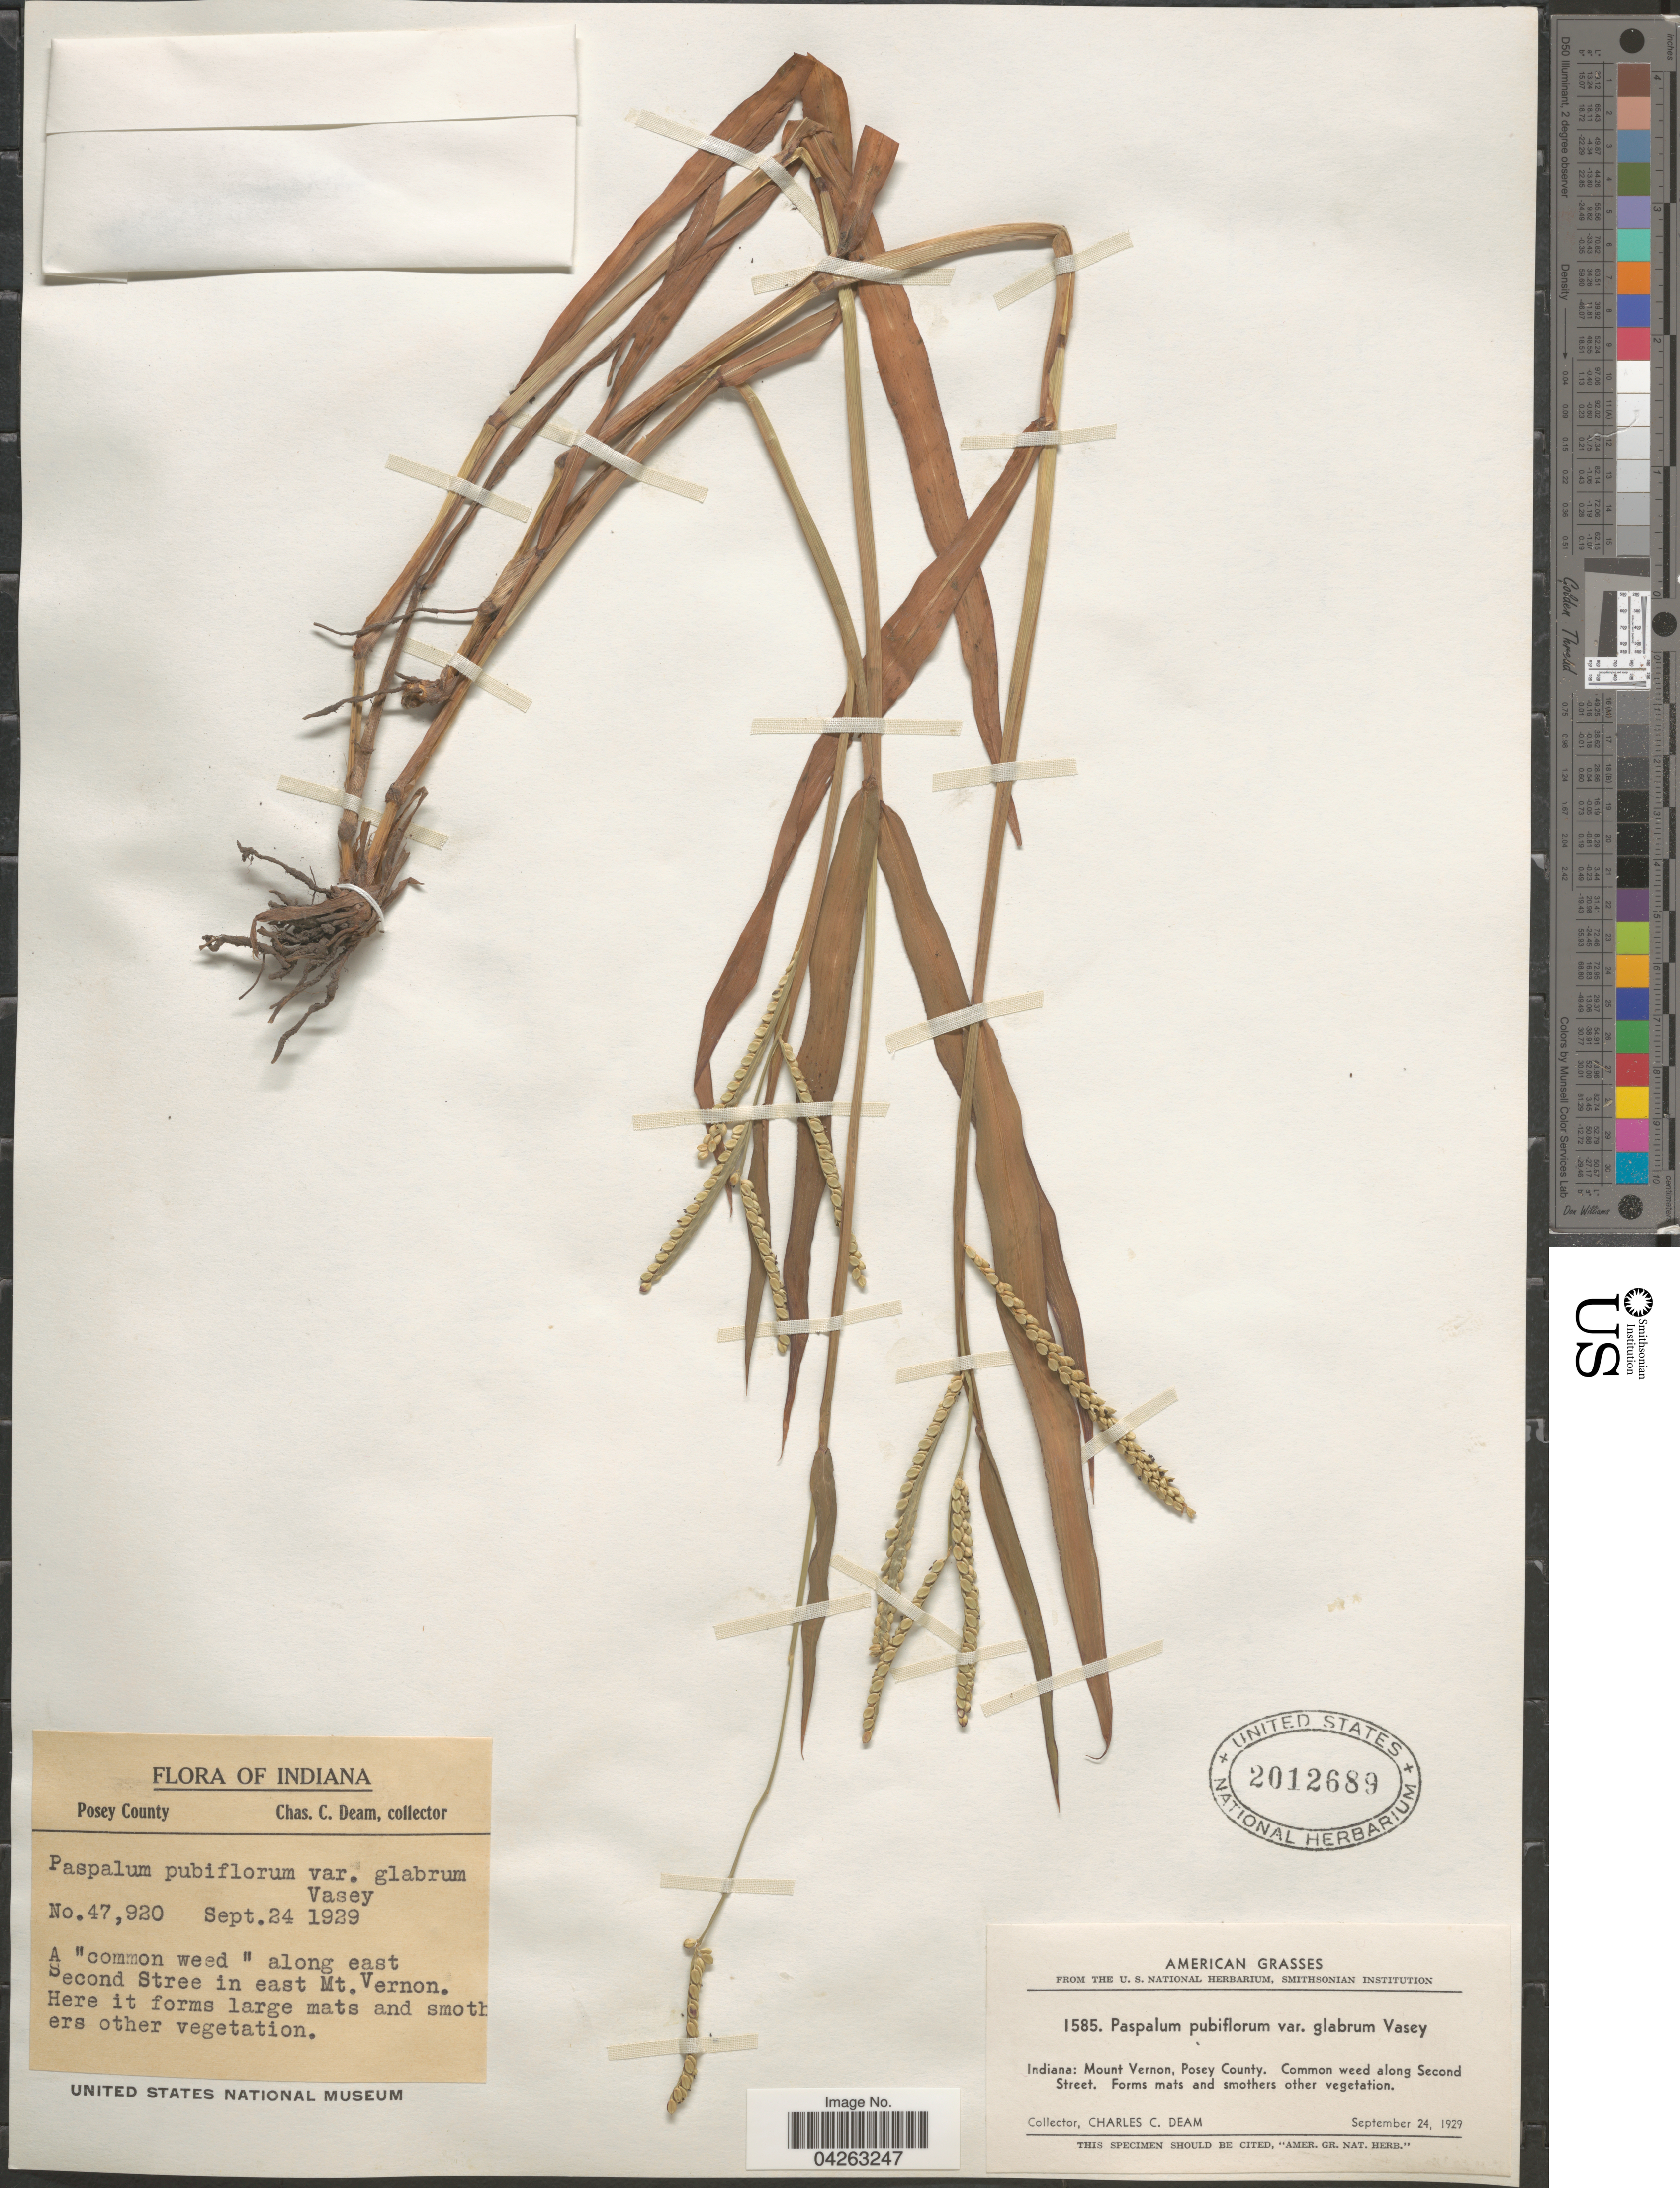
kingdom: Plantae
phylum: Tracheophyta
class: Liliopsida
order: Poales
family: Poaceae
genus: Paspalum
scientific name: Paspalum pubiflorum var. glabrum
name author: Vasey ex Scribn.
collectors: C. C. Deam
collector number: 1585/47920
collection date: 1929-09-24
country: United States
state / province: Indiana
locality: Posey County. Along east Second Street in east Mount Vernon.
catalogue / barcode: US 2012689